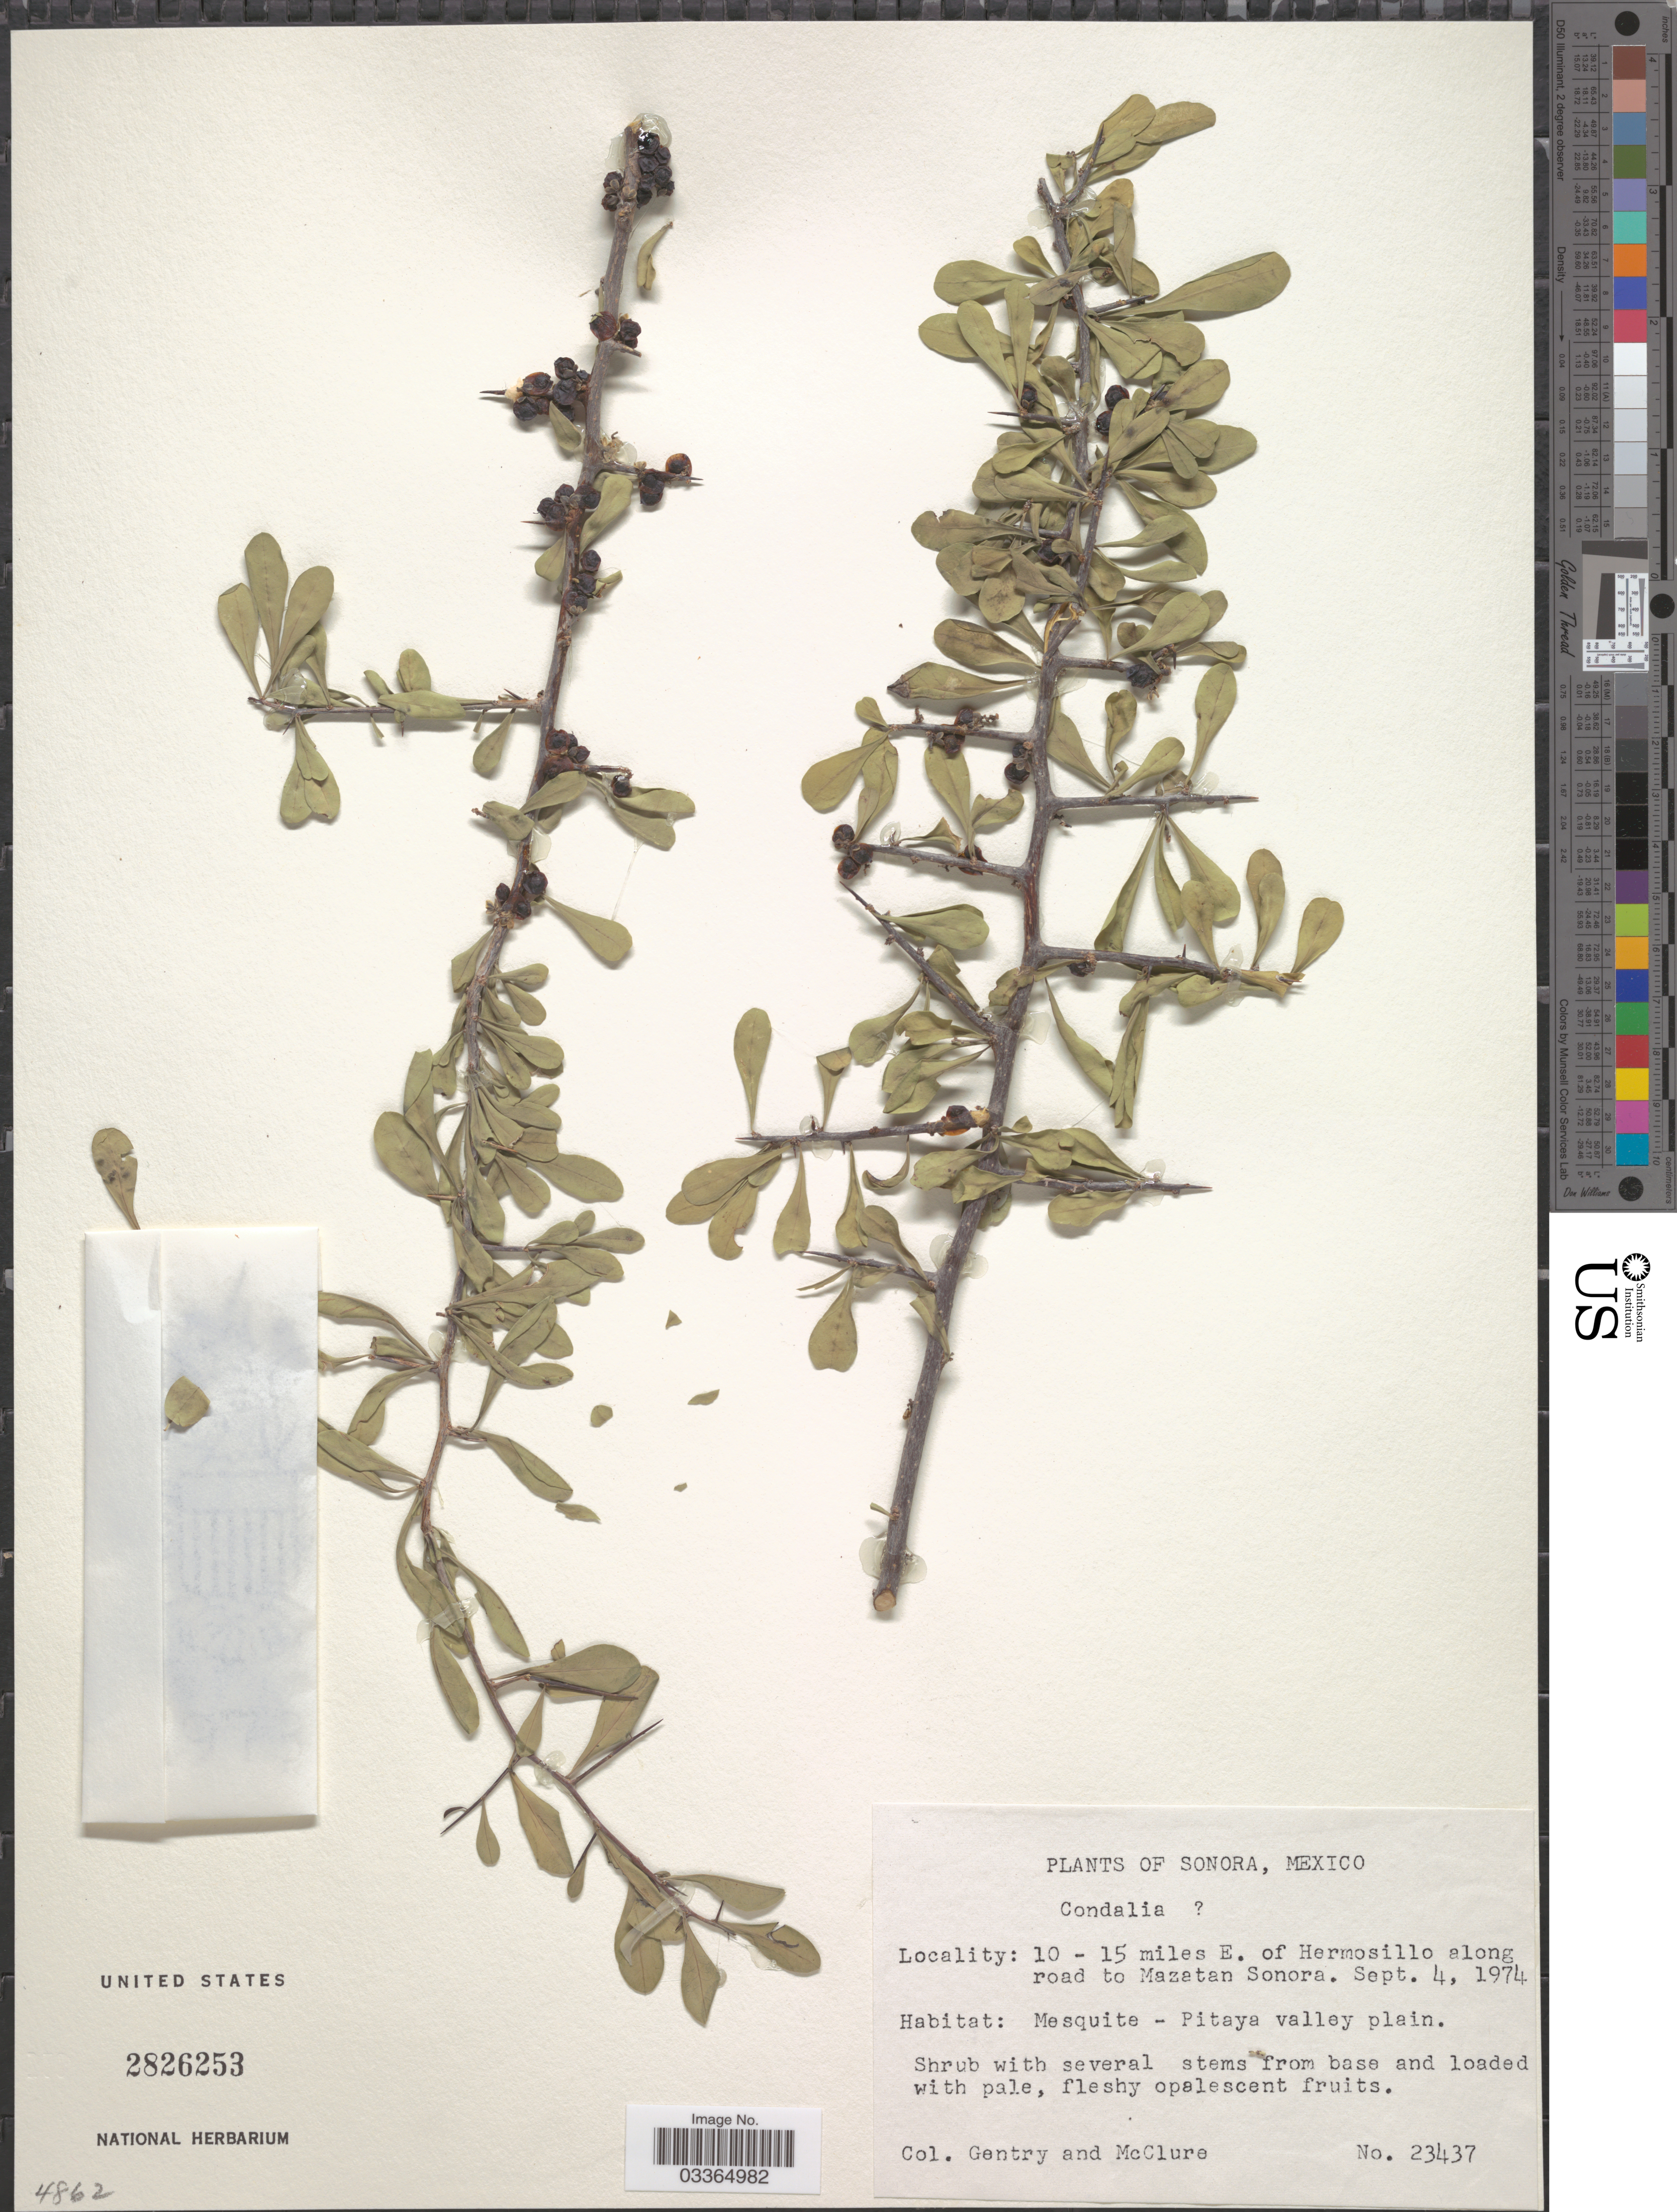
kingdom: Plantae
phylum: Tracheophyta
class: Magnoliopsida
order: Rosales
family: Rhamnaceae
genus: Condalia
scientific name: Condalia sp.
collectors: Gentry, -- & McClure, --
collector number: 23437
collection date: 1974-09-04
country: Mexico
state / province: Sonora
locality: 10-15 miles E. of Hermosillo along road to Mazatan Sonora.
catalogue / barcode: US 2826253